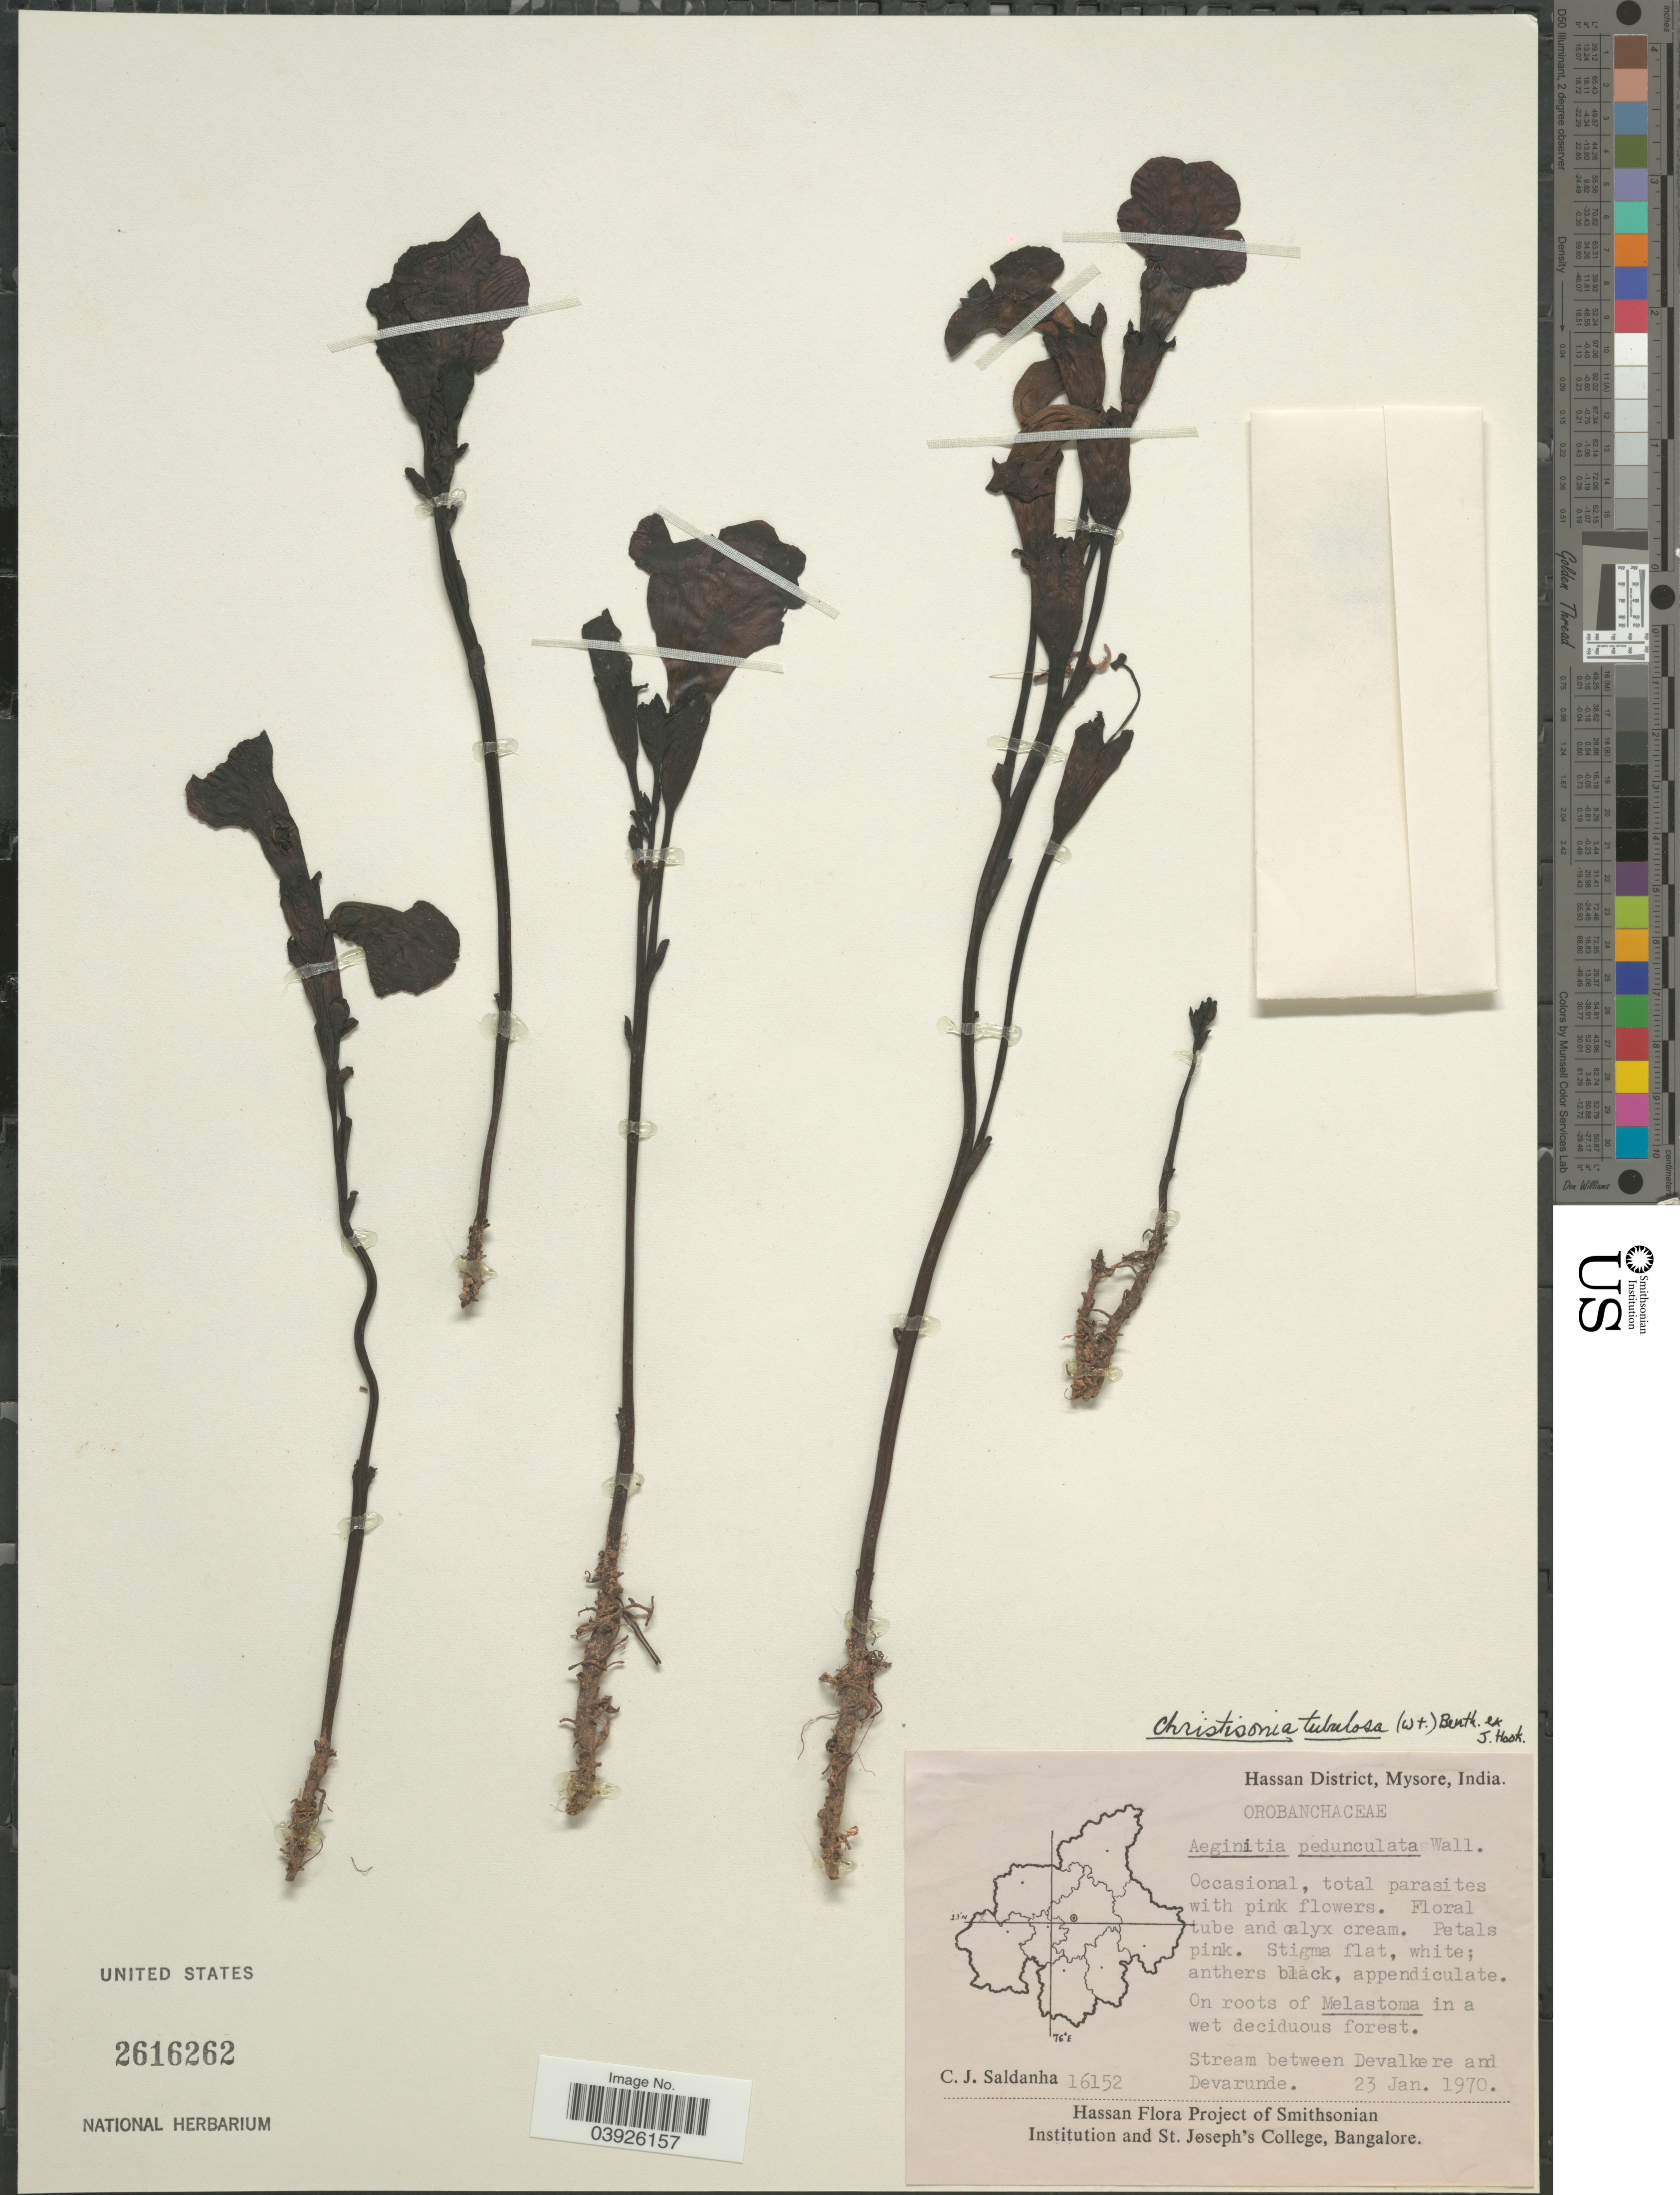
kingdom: Plantae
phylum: Tracheophyta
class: Magnoliopsida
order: Lamiales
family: Orobanchaceae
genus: Christisonia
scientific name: Christisonia tubulosa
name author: (Wight) Benth. ex Hook. f.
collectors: C. J. Saldanha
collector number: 16152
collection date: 1970-01-23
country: India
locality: Hassan District, Mysore. Stream between Devalkere and Devarunde.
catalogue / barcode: US 2616262